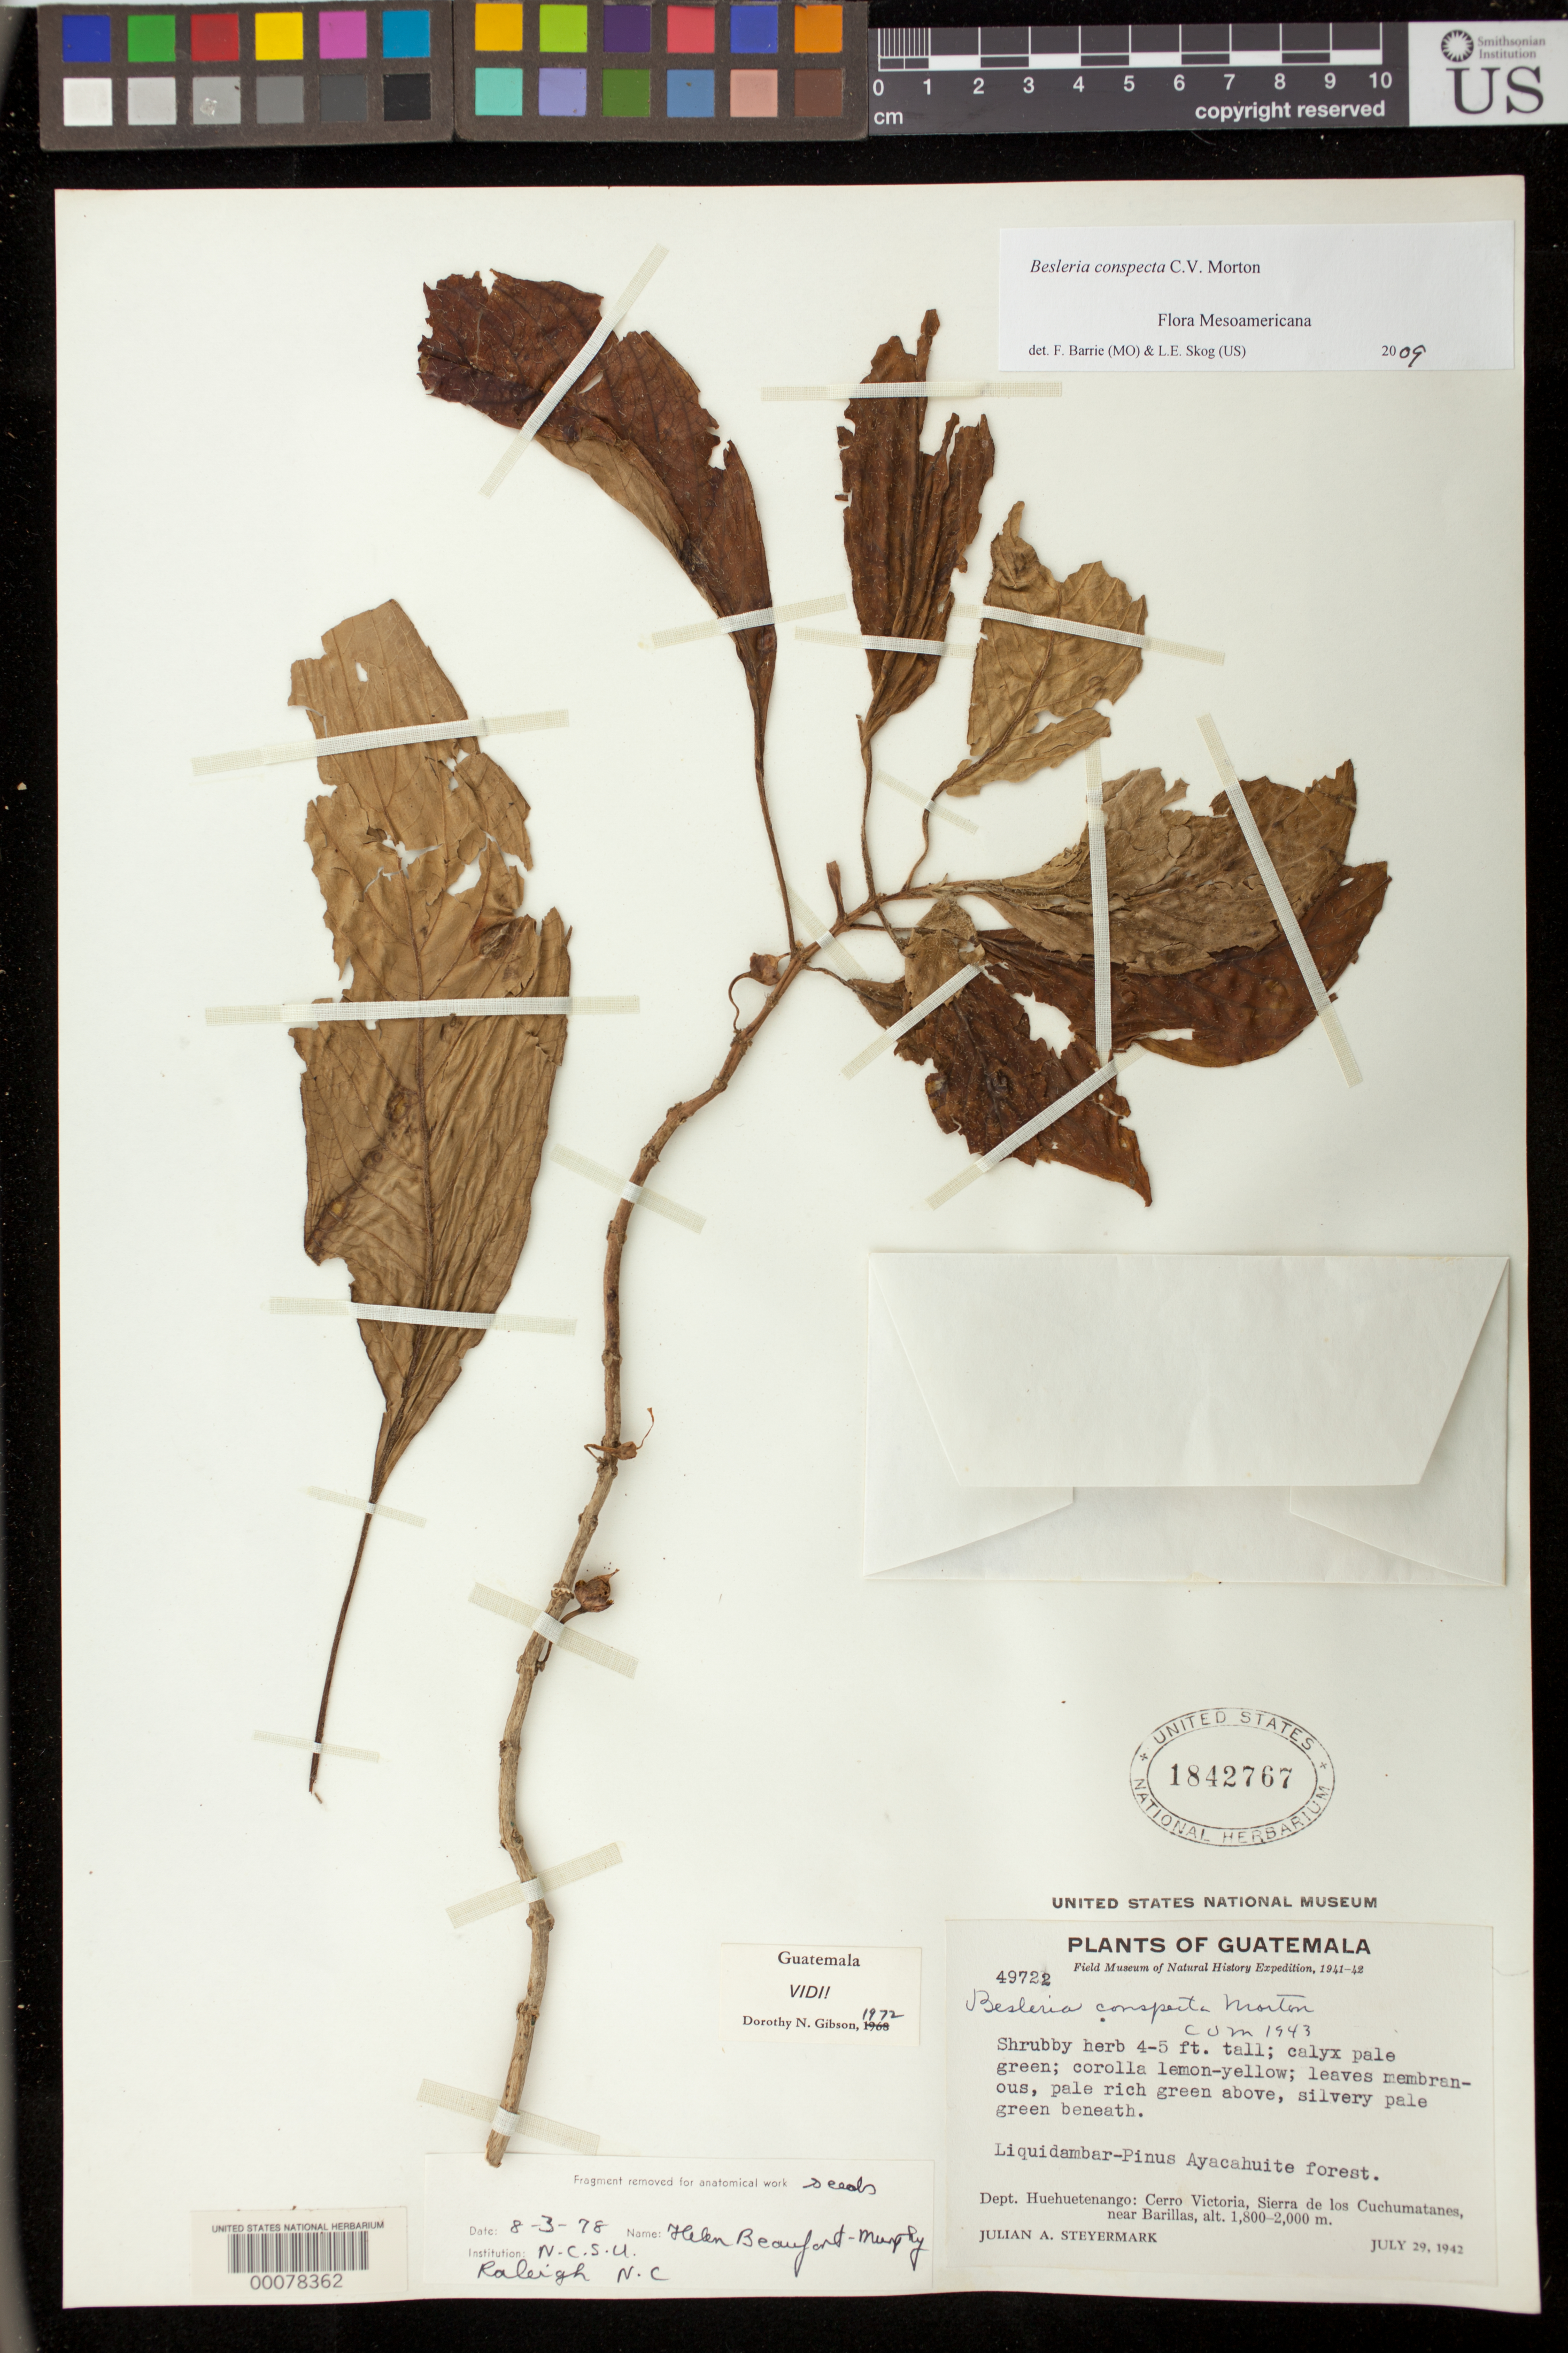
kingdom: Plantae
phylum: Tracheophyta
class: Magnoliopsida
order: Lamiales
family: Gesneriaceae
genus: Besleria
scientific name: Besleria conspecta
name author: C.V. Morton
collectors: J. Steyermark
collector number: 49722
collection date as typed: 29 Jul 1942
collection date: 1942-07-29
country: Guatemala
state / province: Huehuetenango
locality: Cerro Victoria, Sierra de Los Cuchumatanes, near Barillas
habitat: Liquidambar-Pinus ayacahuite forest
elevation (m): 1800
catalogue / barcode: US 1842767